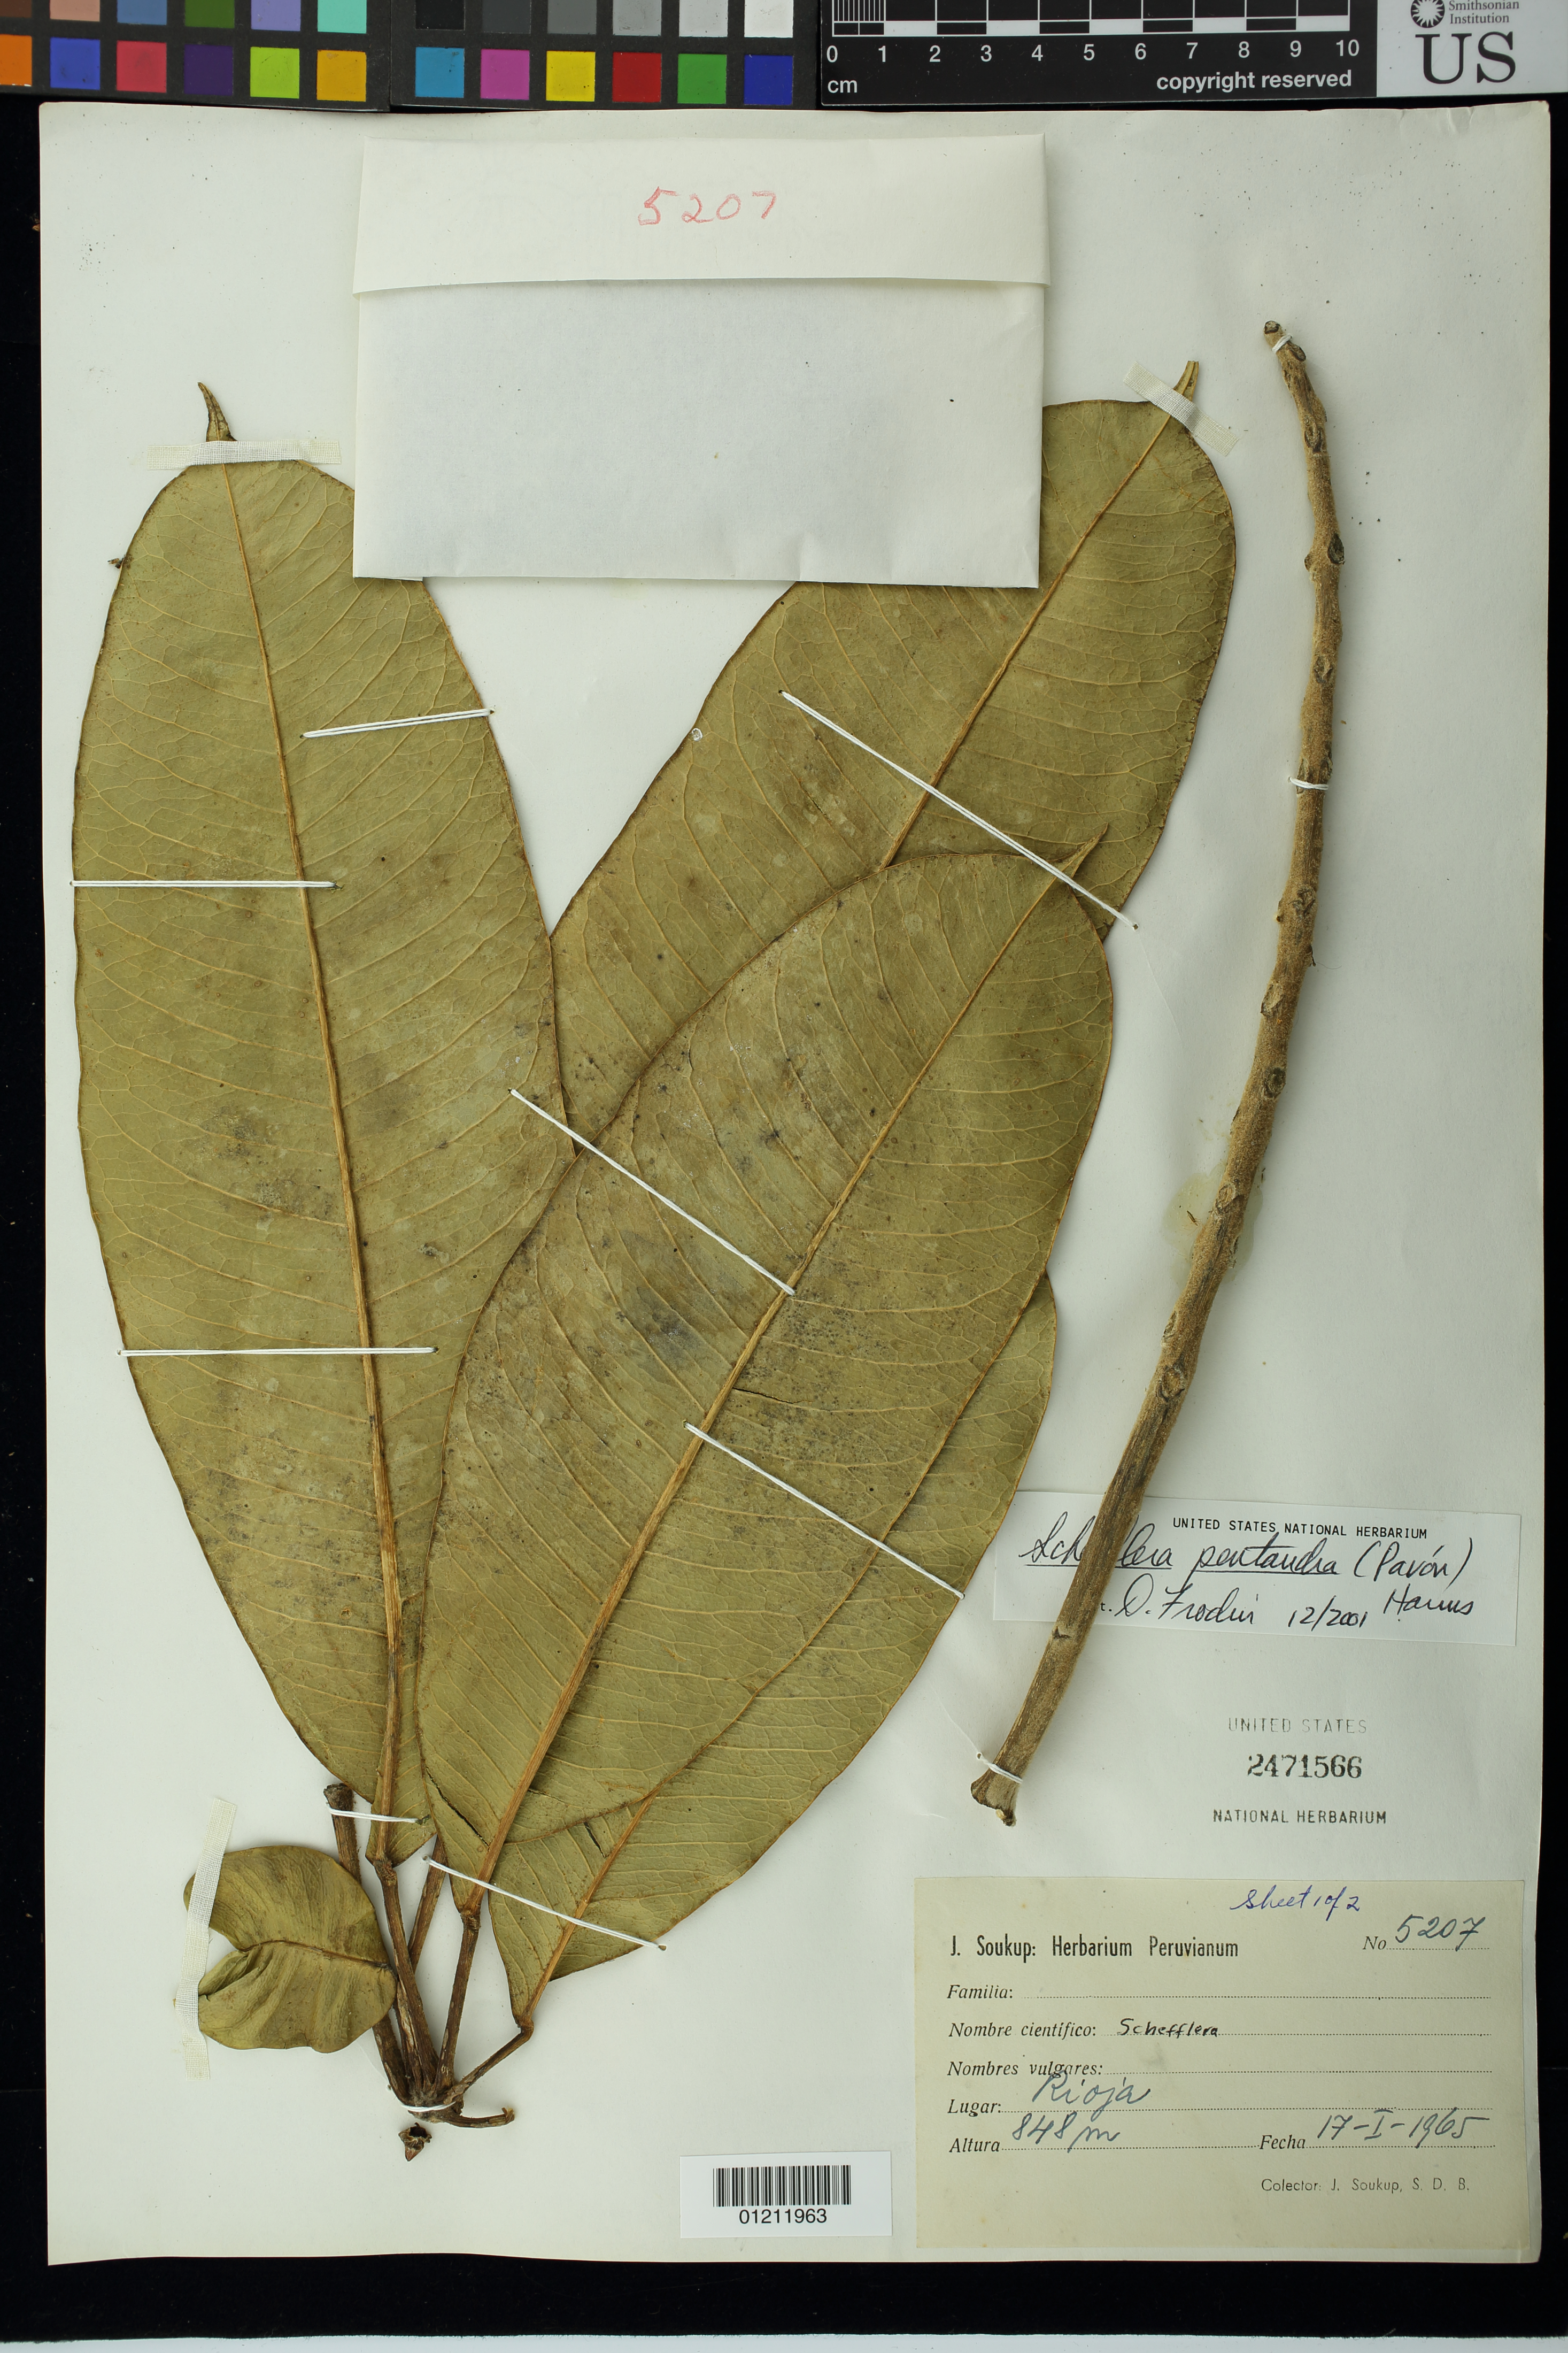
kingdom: Plantae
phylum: Tracheophyta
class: Magnoliopsida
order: Apiales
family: Araliaceae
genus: Schefflera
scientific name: Schefflera pentandra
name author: (Ruiz & Pav.) Harms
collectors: J. J. Soukup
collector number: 5207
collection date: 1965-01-17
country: Peru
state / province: San Martín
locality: Rioja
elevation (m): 848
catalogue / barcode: US 2471566